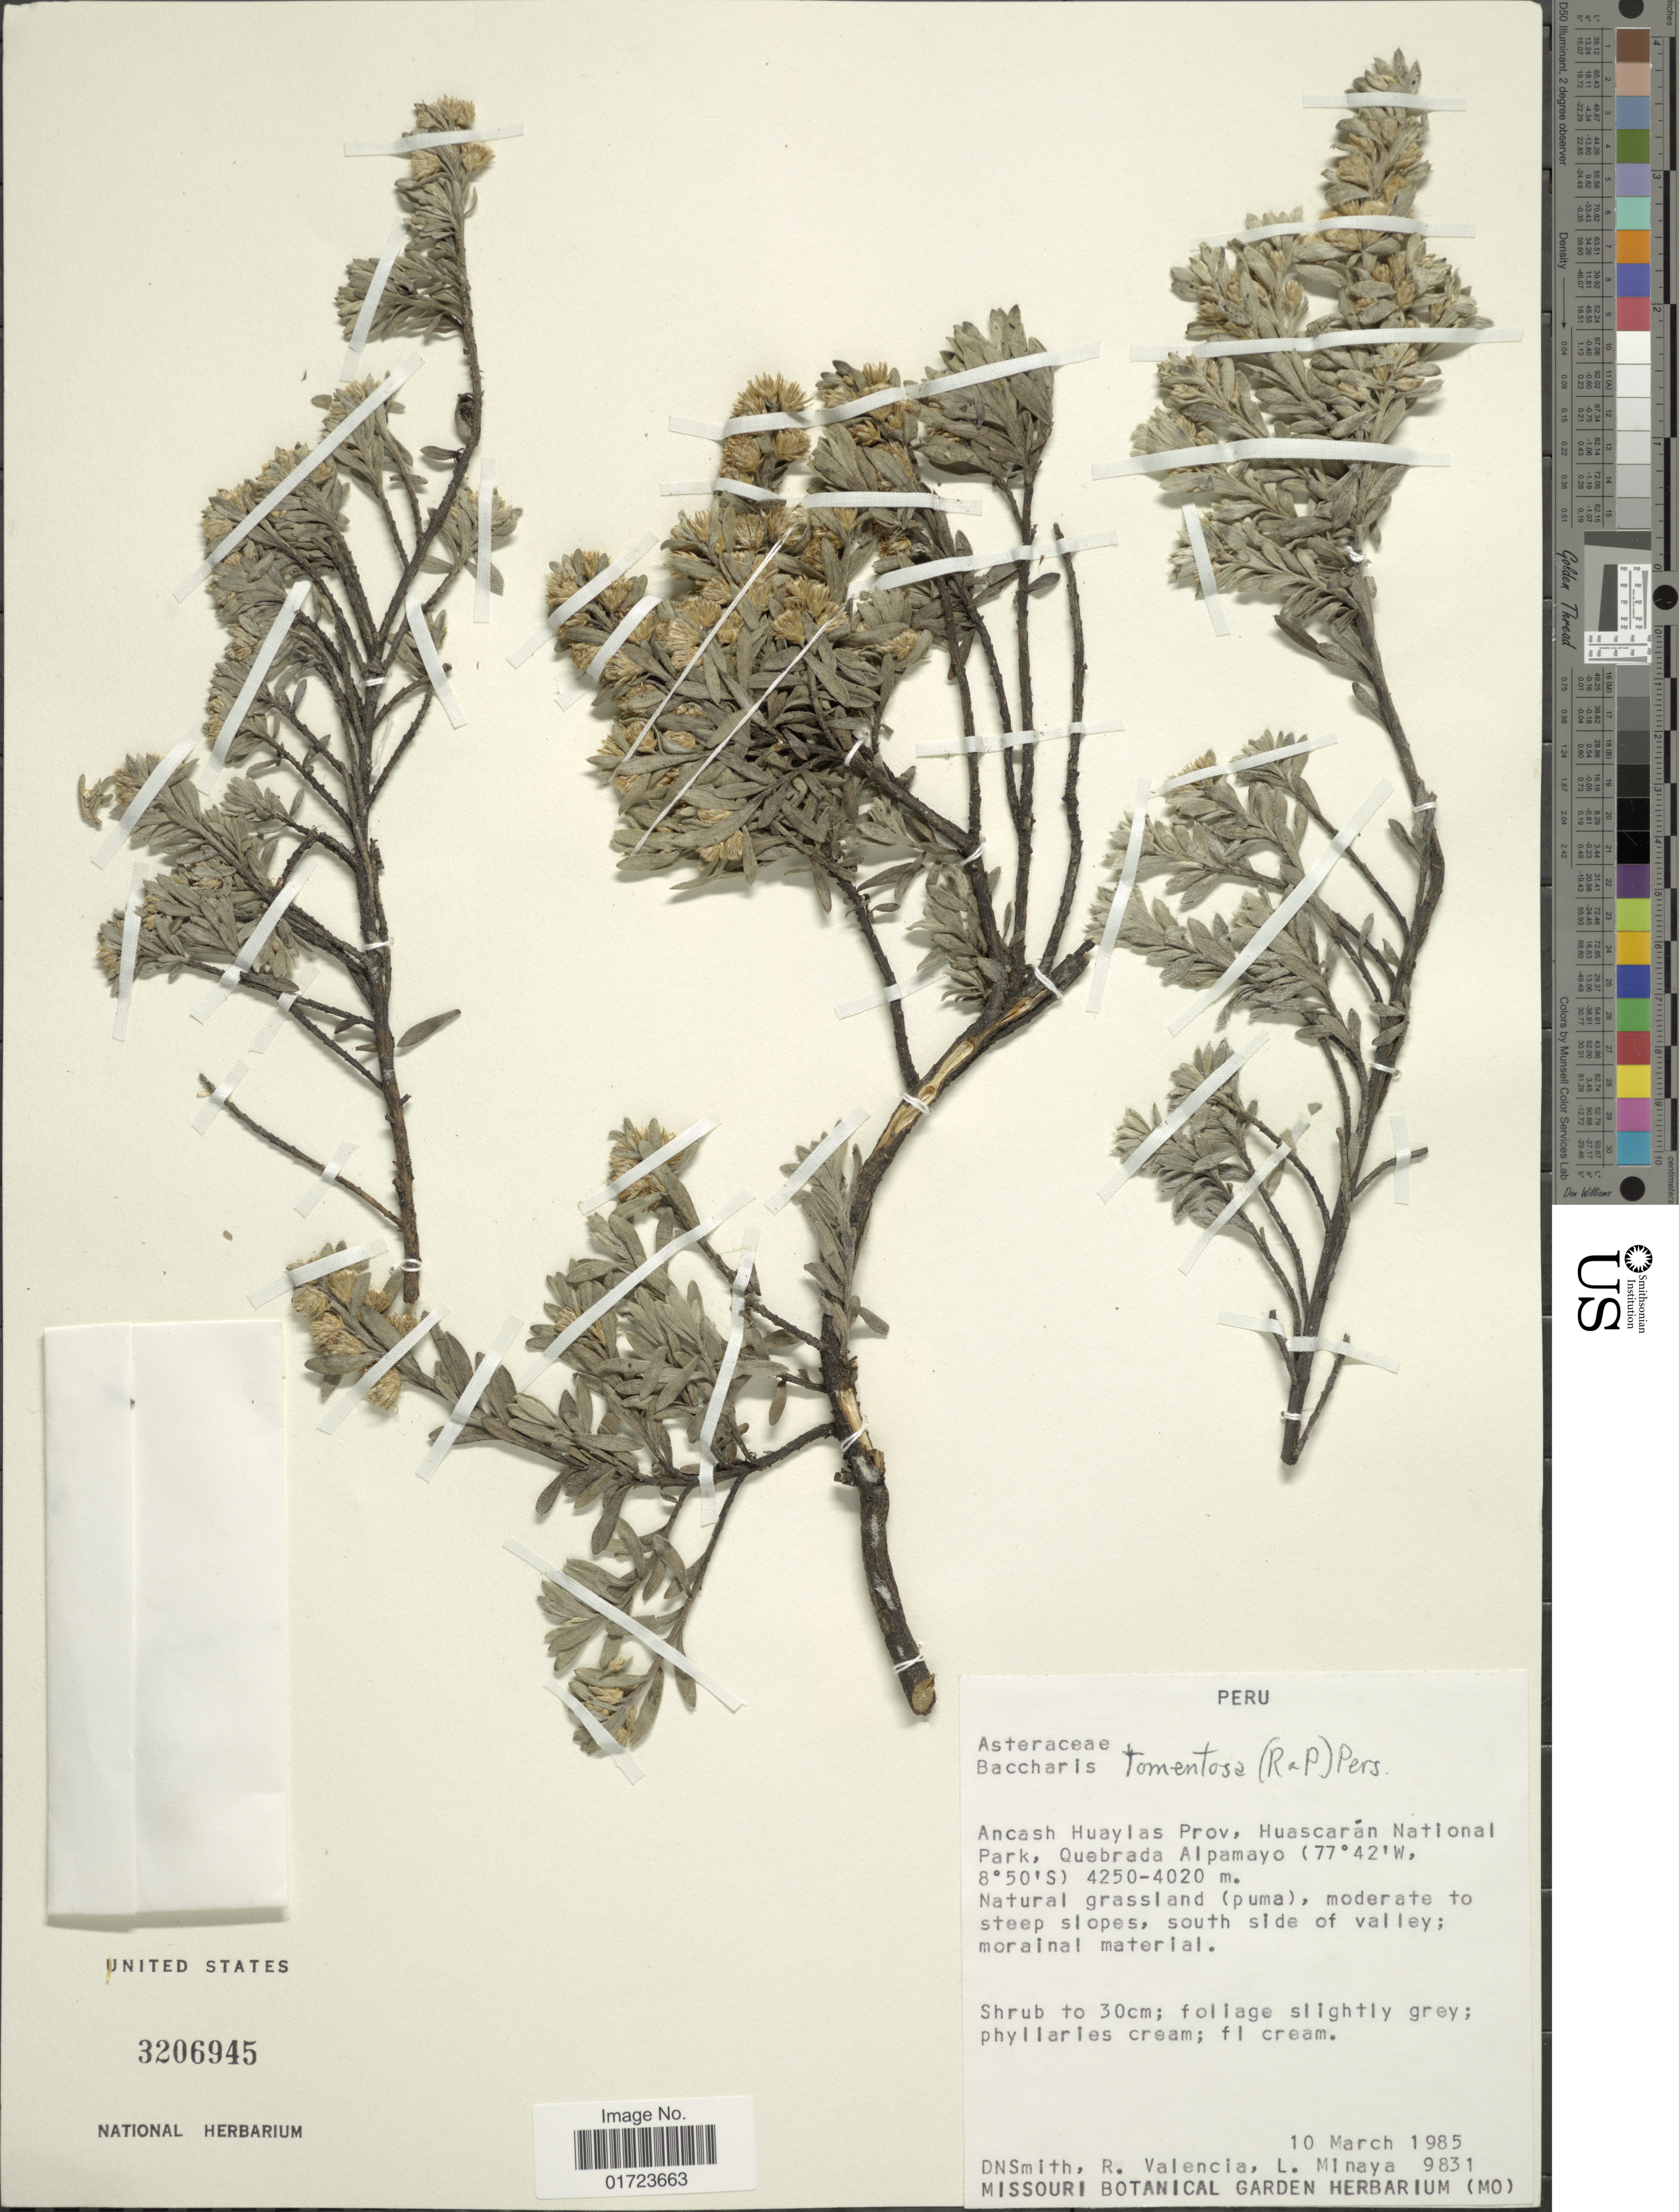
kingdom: Plantae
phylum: Tracheophyta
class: Magnoliopsida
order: Asterales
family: Asteraceae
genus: Baccharis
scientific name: Baccharis tomentosa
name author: (Ruiz & Pav.) Pers.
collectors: D. Smith, R. Valencia & L. Minaya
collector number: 9831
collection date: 1985-03-10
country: Peru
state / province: Ancash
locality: Ancash Huaylas Prov, Huascaran National Park, Quebrada Alpamayo.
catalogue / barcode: US 3206945